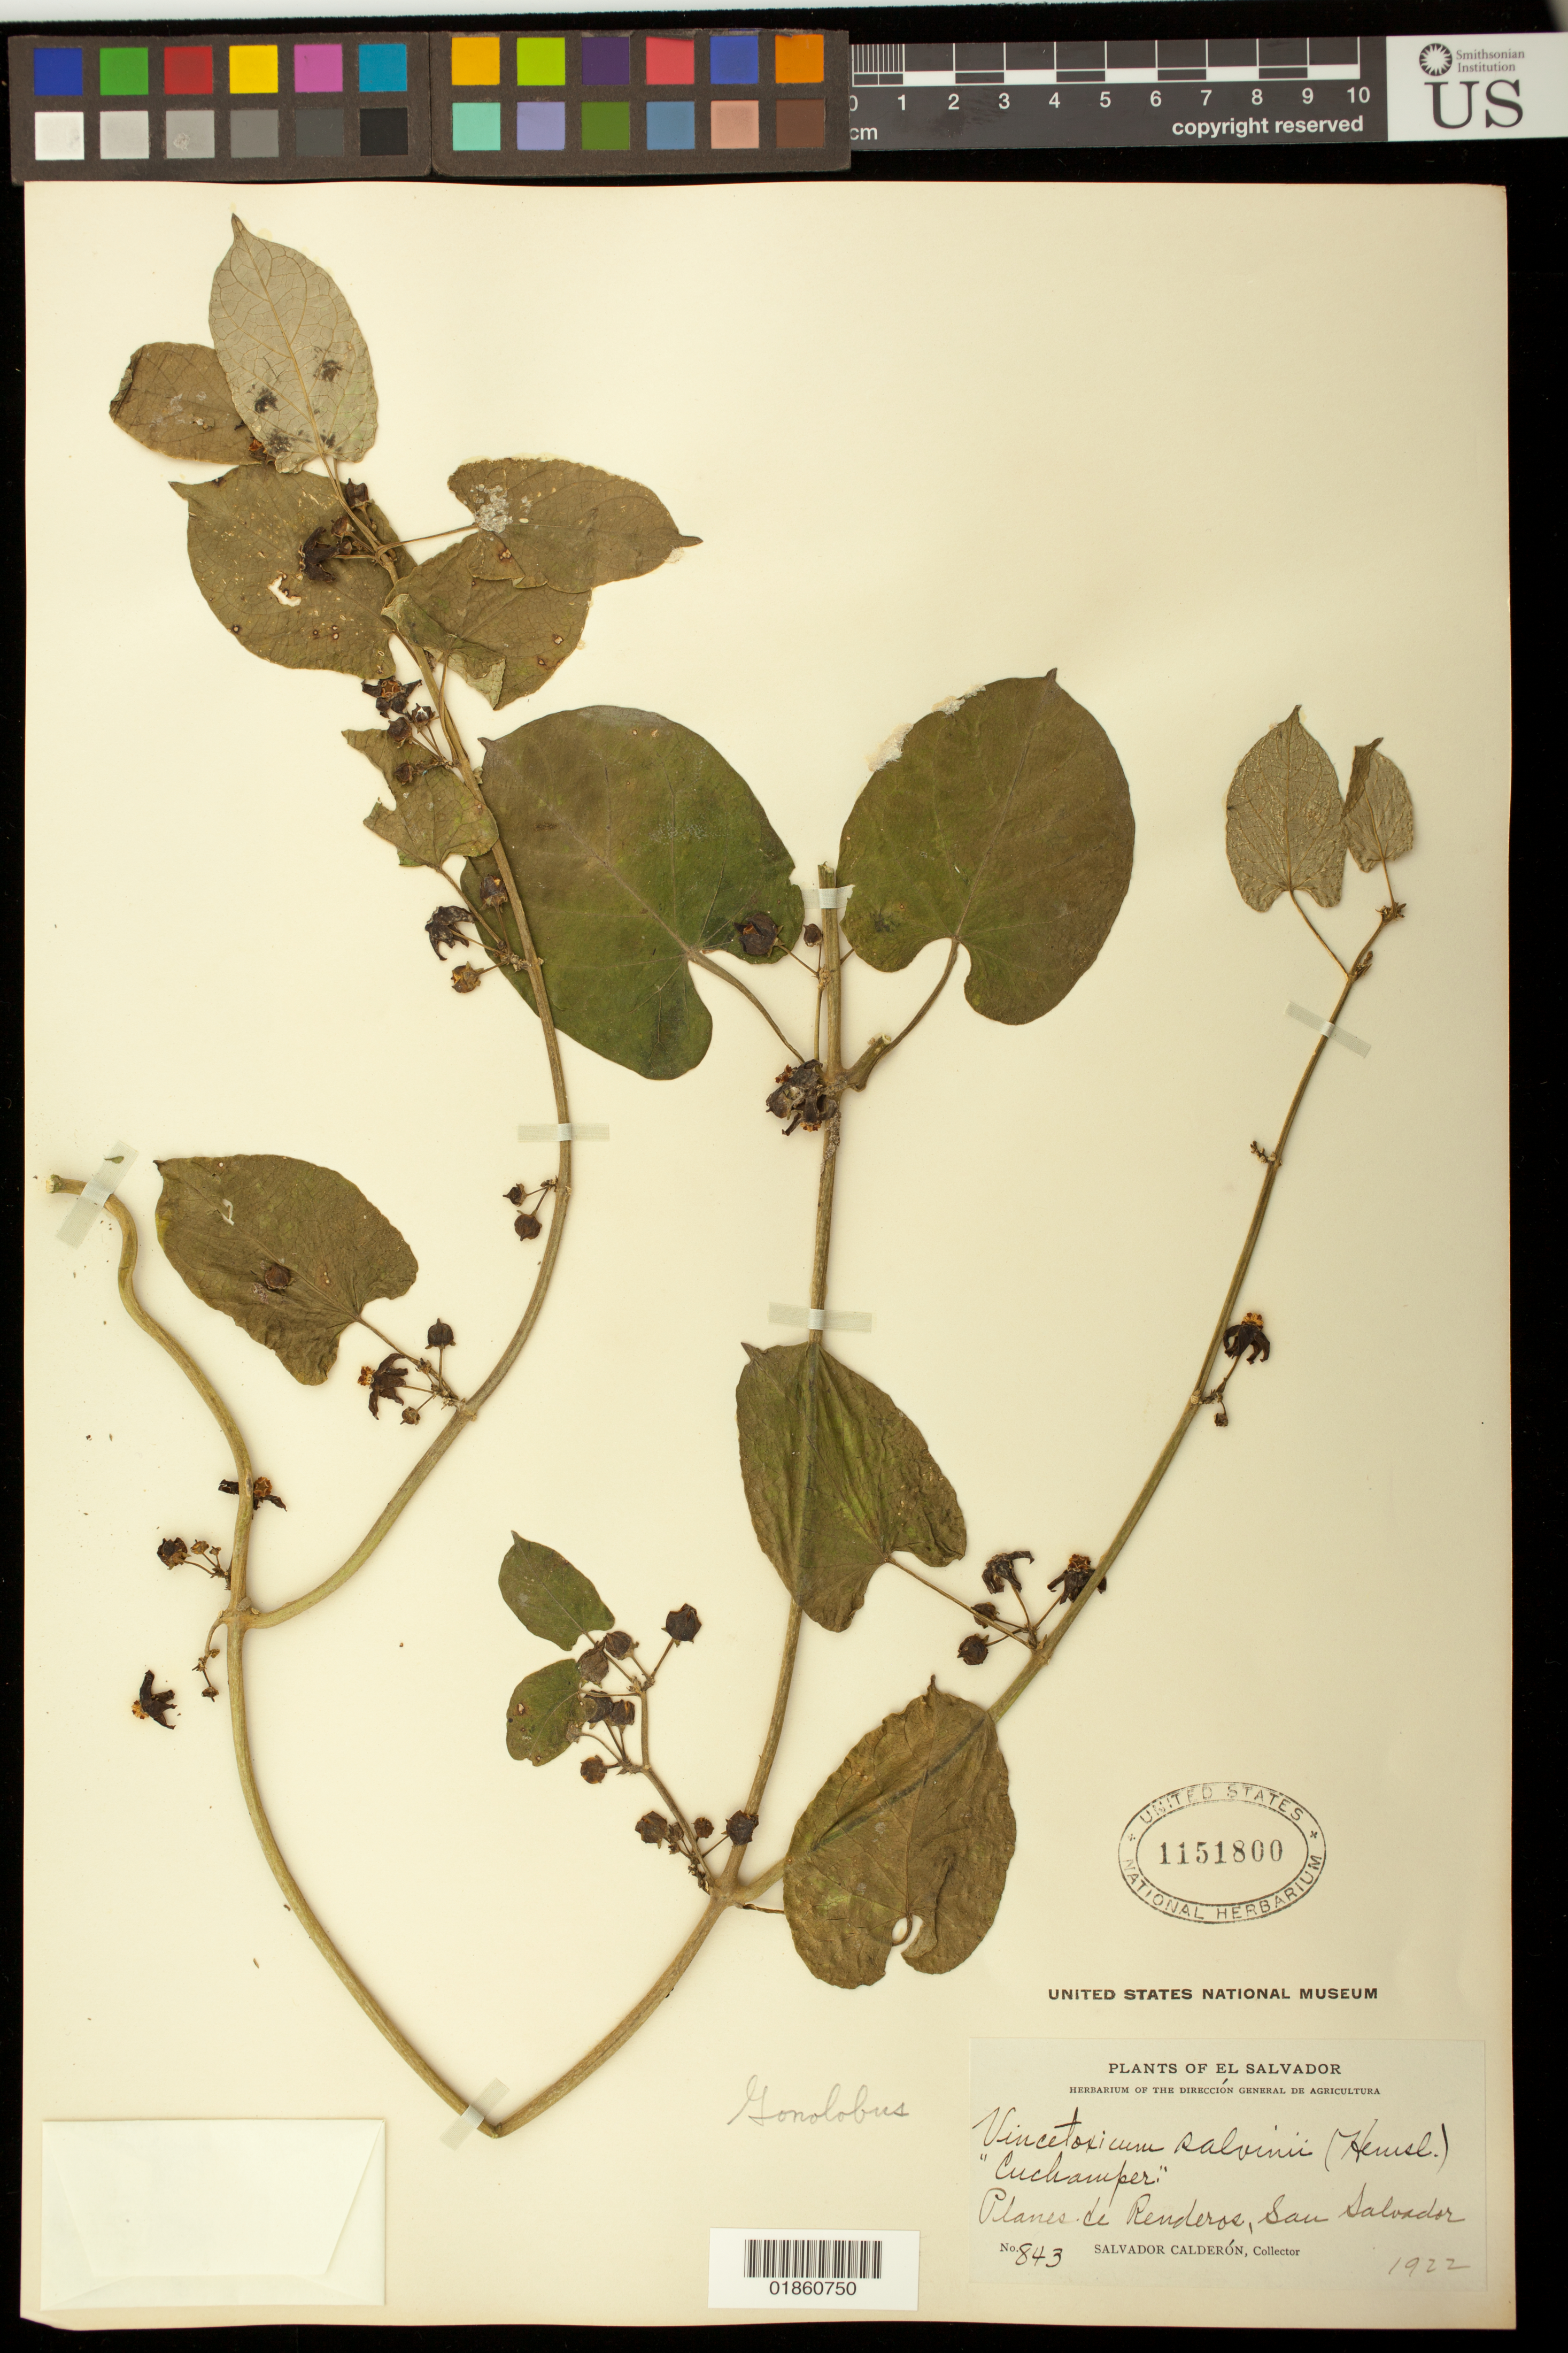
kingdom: Plantae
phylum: Tracheophyta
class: Magnoliopsida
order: Gentianales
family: Apocynaceae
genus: Gonolobus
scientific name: Gonolobus salvinii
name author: Hemsl.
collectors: S. Calderón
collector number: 843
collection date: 1922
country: El Salvador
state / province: San Salvador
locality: Planes de Renderos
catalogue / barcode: US 1151800